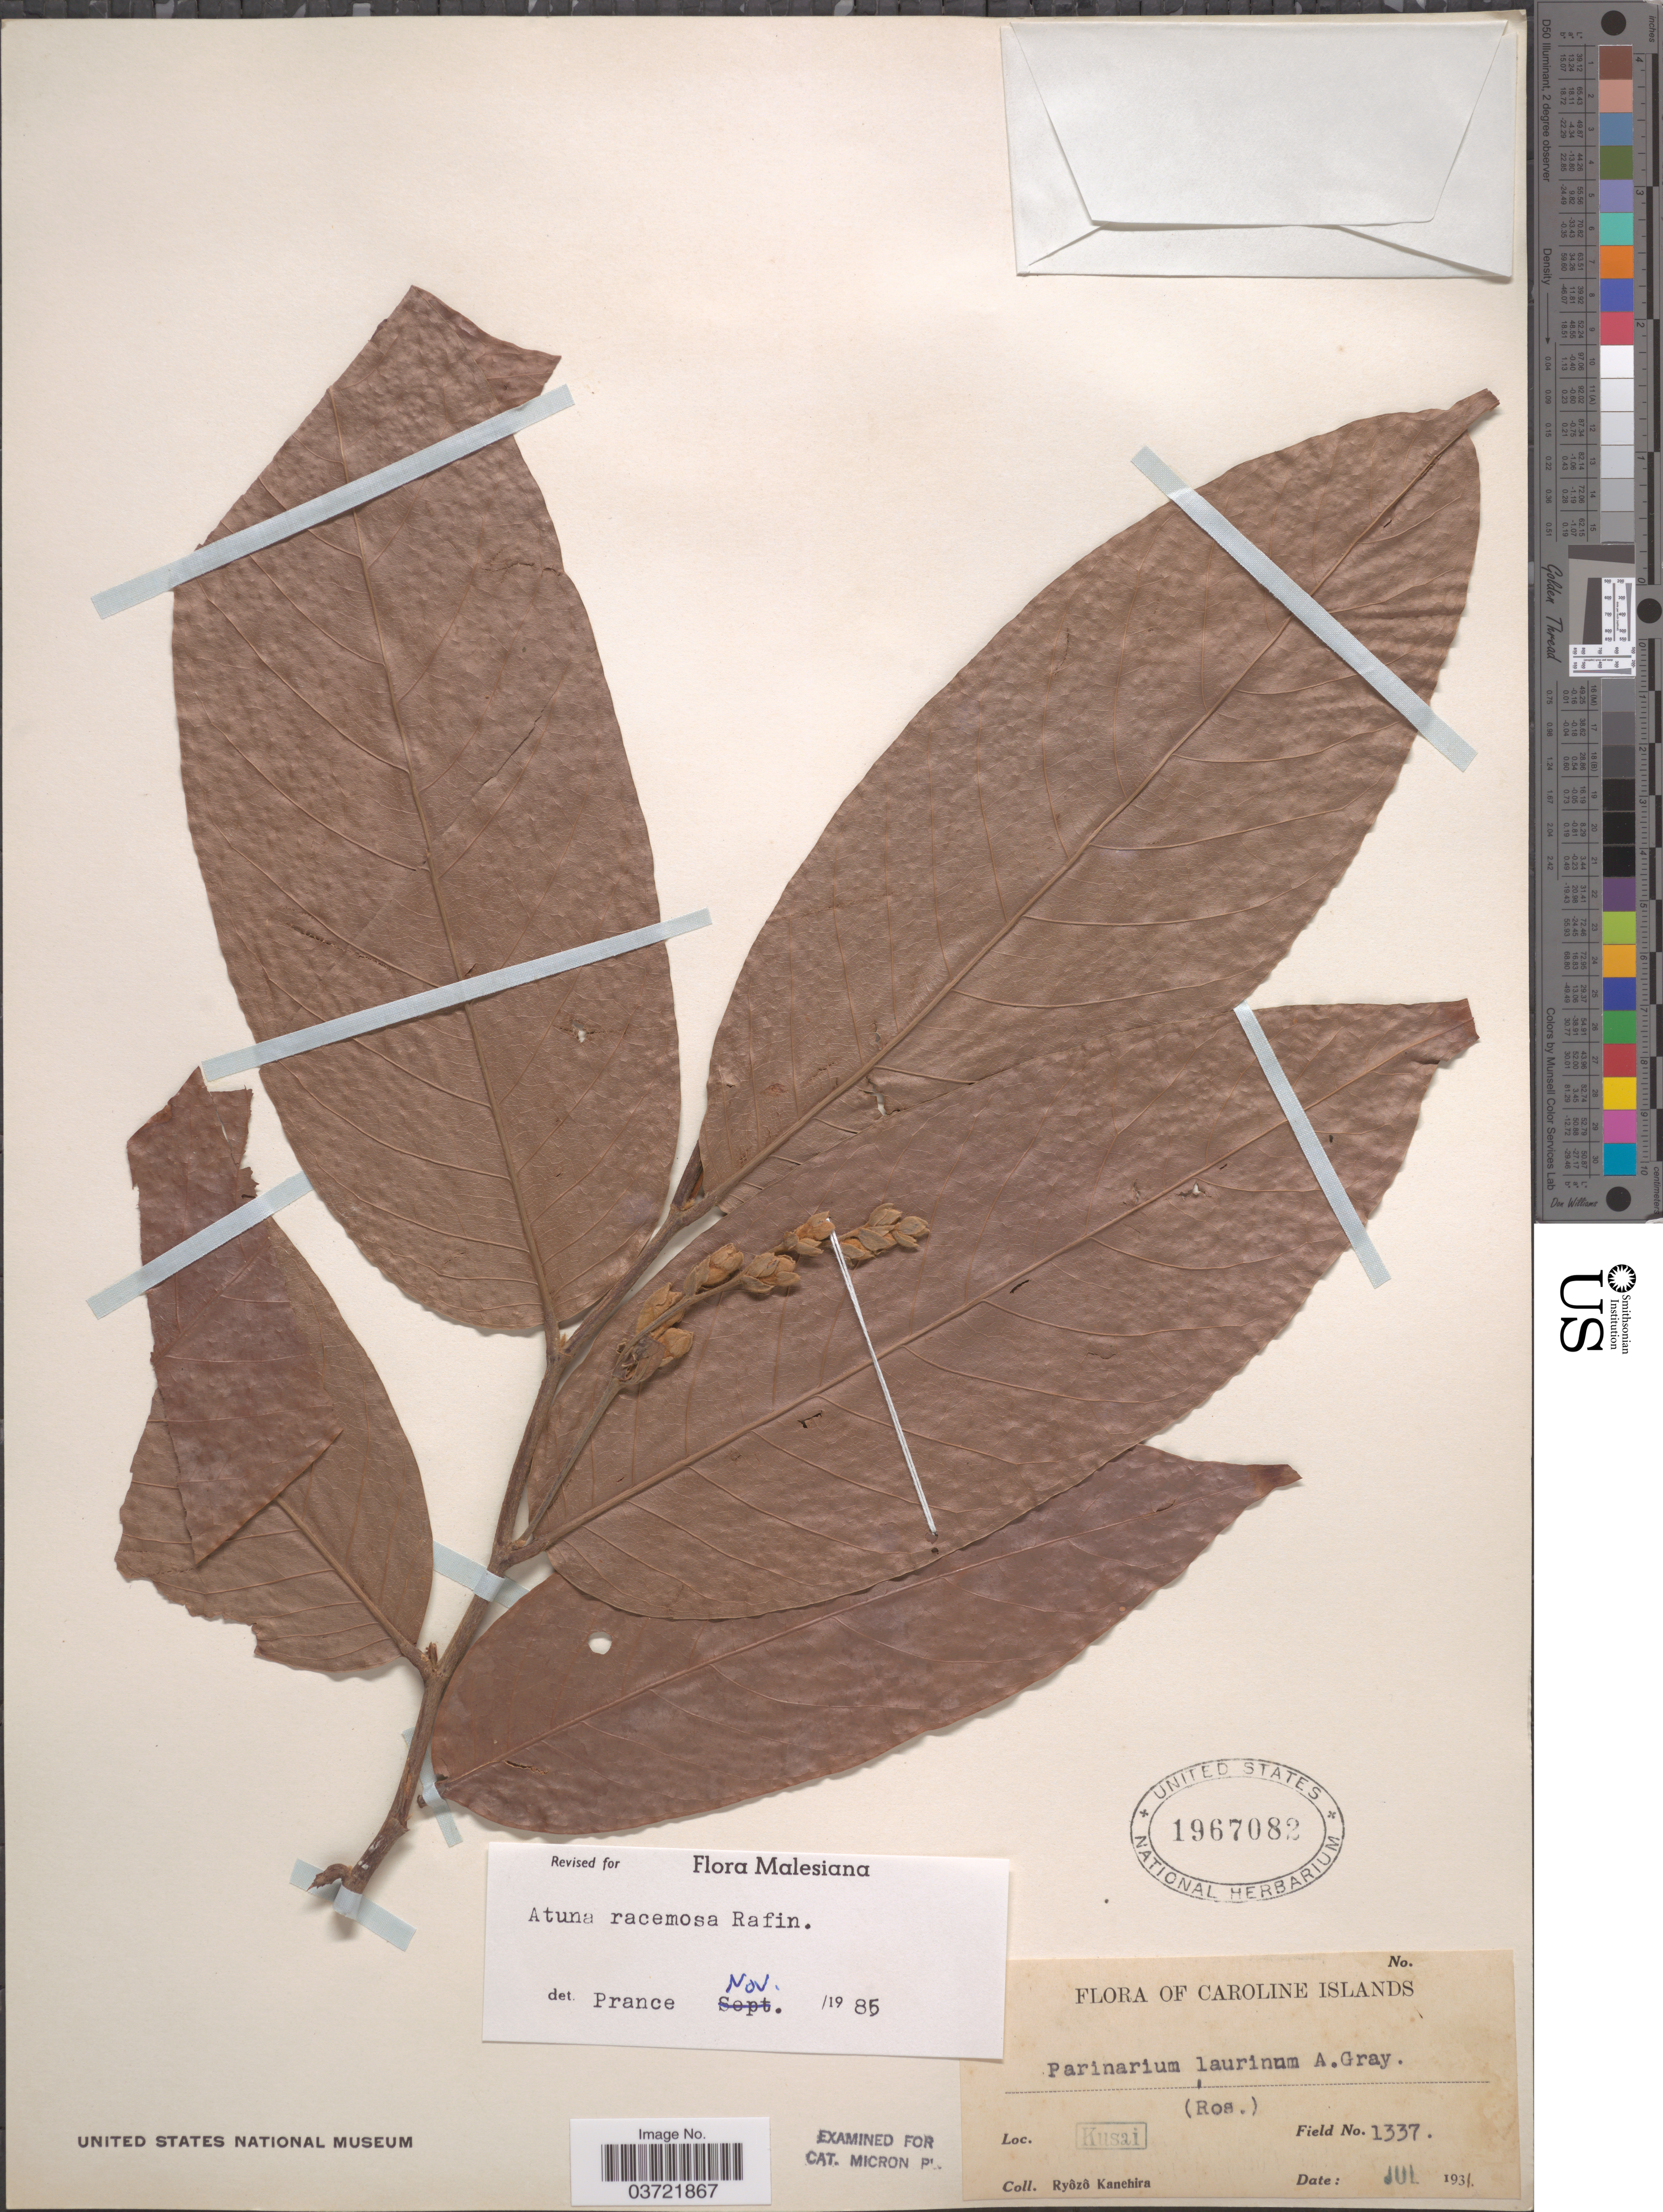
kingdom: Plantae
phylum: Tracheophyta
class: Magnoliopsida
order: Malpighiales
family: Chrysobalanaceae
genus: Atuna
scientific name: Atuna racemosa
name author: Raf.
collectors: R. Kanehira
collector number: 1337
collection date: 1931-07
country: Micronesia, Federated States of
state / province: Kosrae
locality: Caroline Islands. Kusai.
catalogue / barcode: US 1967082